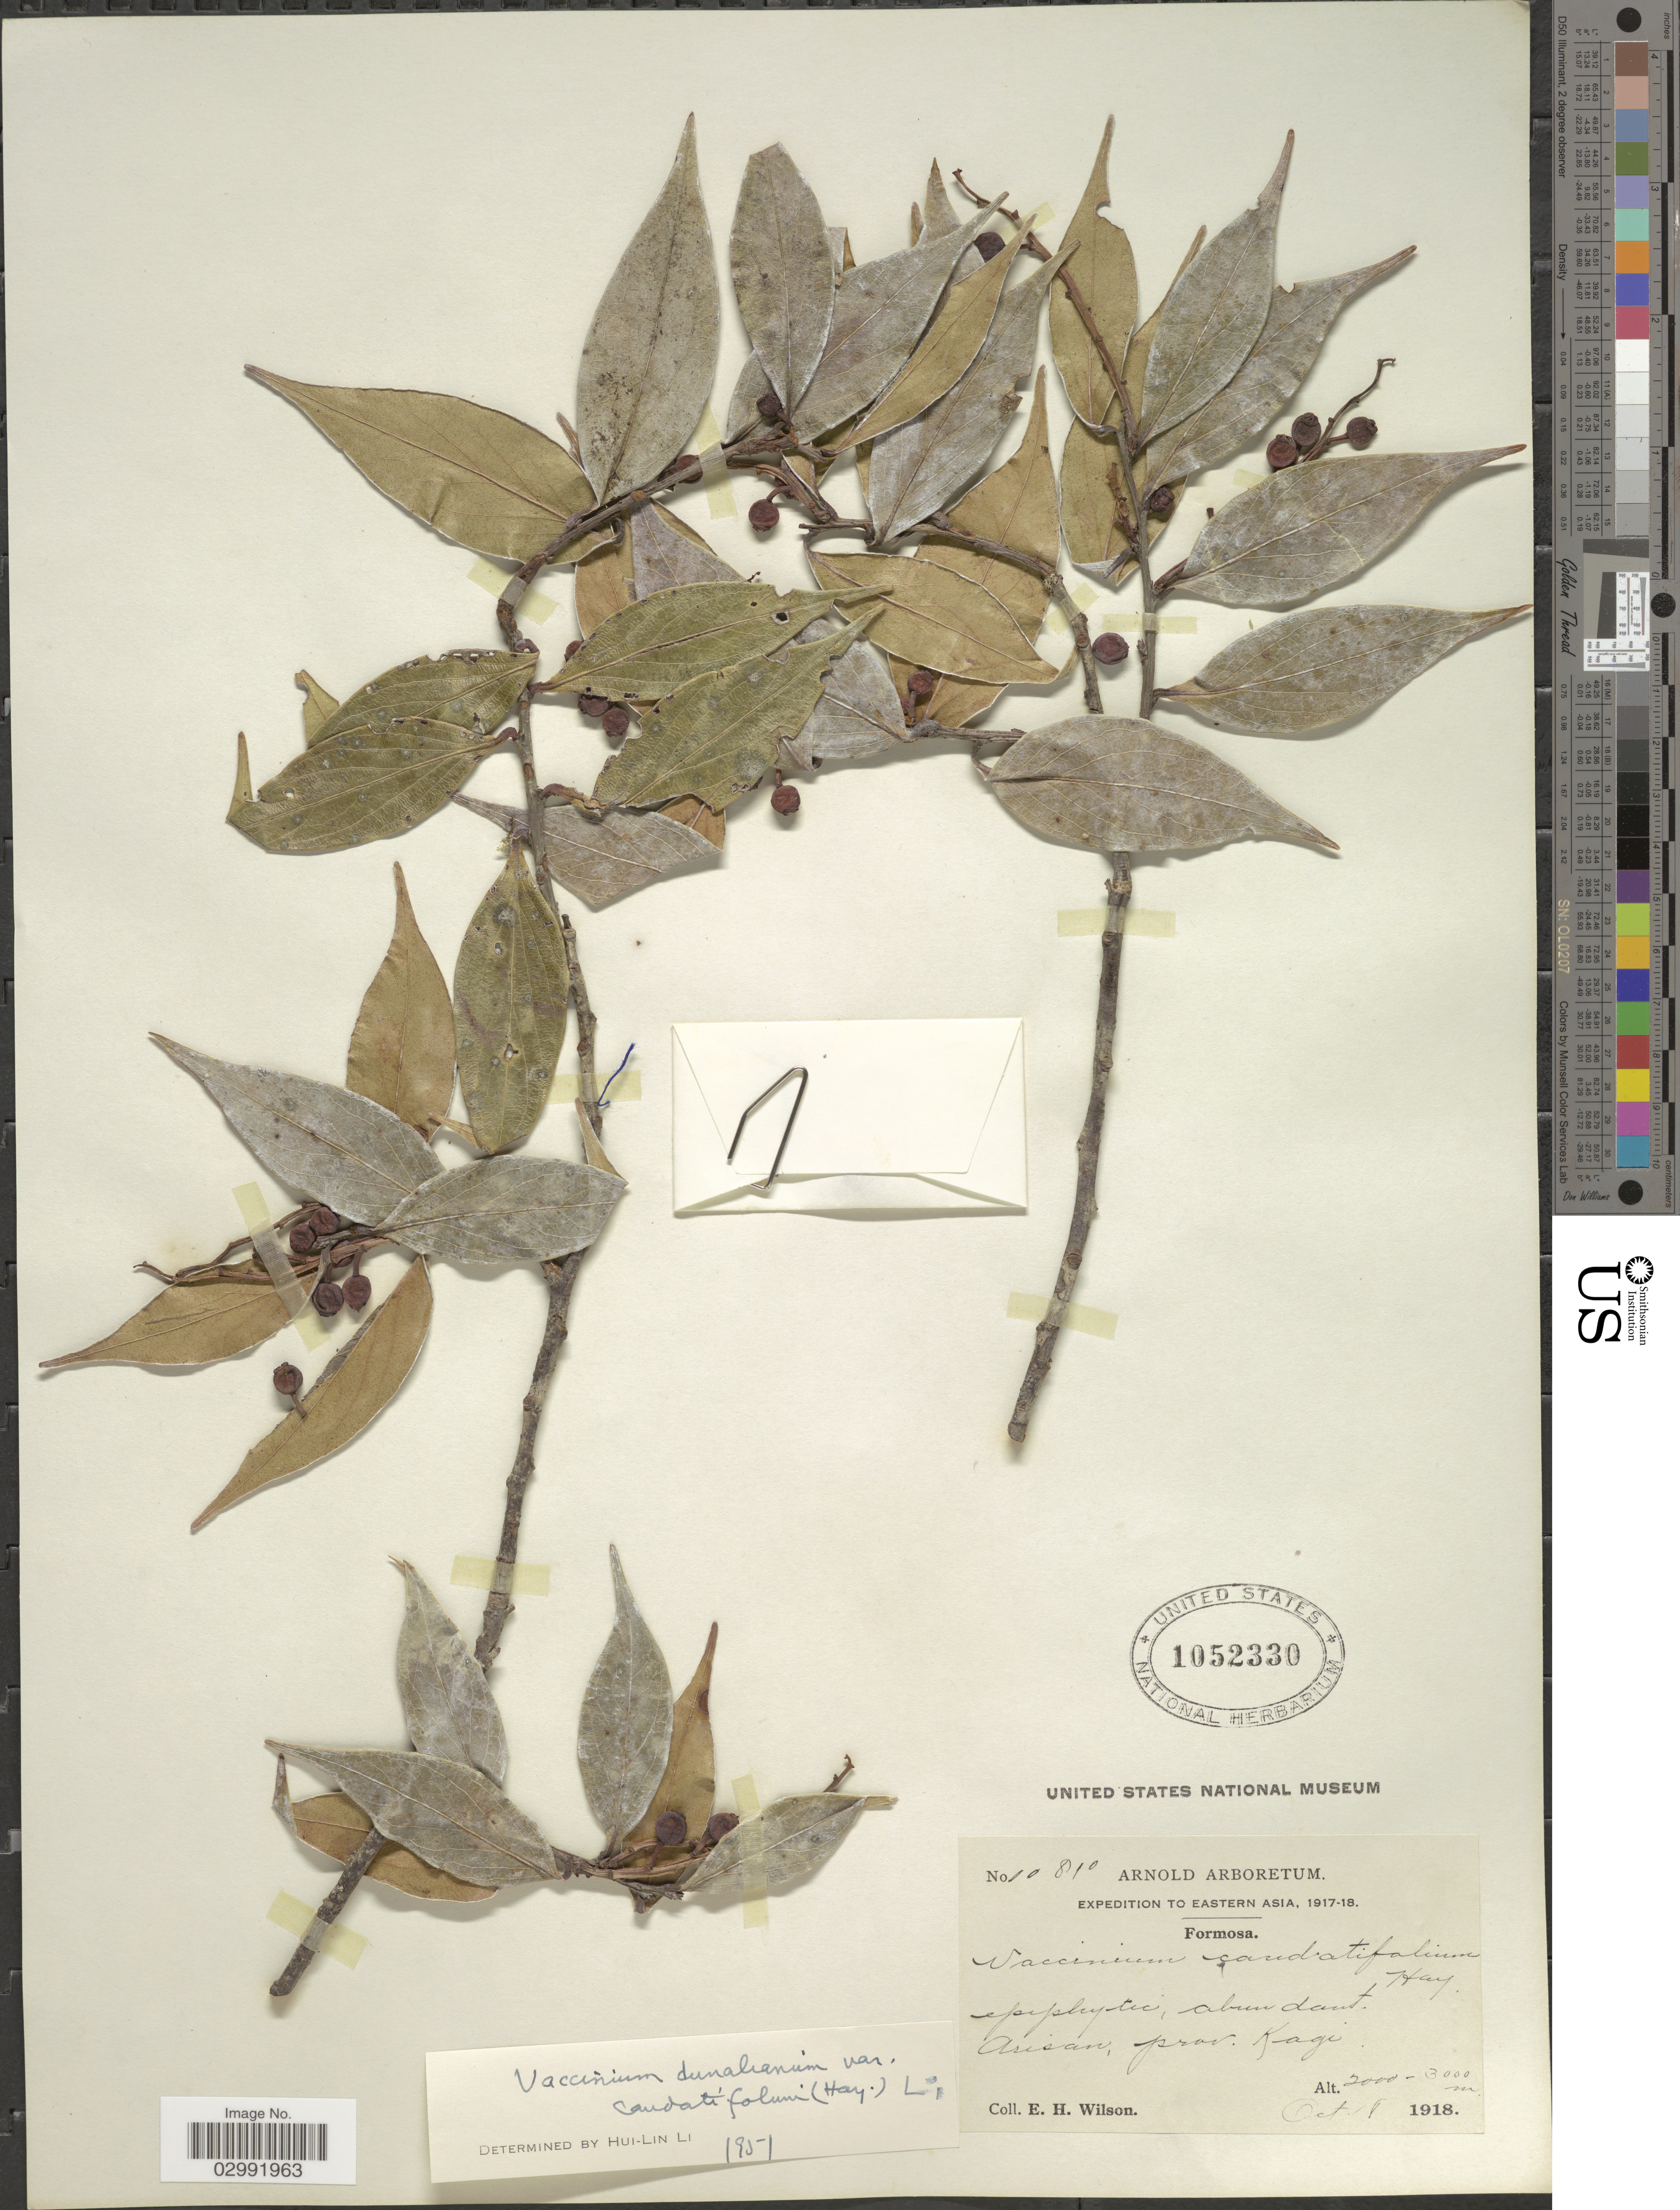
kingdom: Plantae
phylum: Tracheophyta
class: Magnoliopsida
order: Ericales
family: Ericaceae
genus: Vaccinium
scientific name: Vaccinium caudatifolium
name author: Hayata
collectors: E. Wilson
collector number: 10810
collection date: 1918-10-18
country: Taiwan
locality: Eastern Asia, Formosa. Arisan, prov. Kagi.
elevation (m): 2000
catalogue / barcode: US 1052330